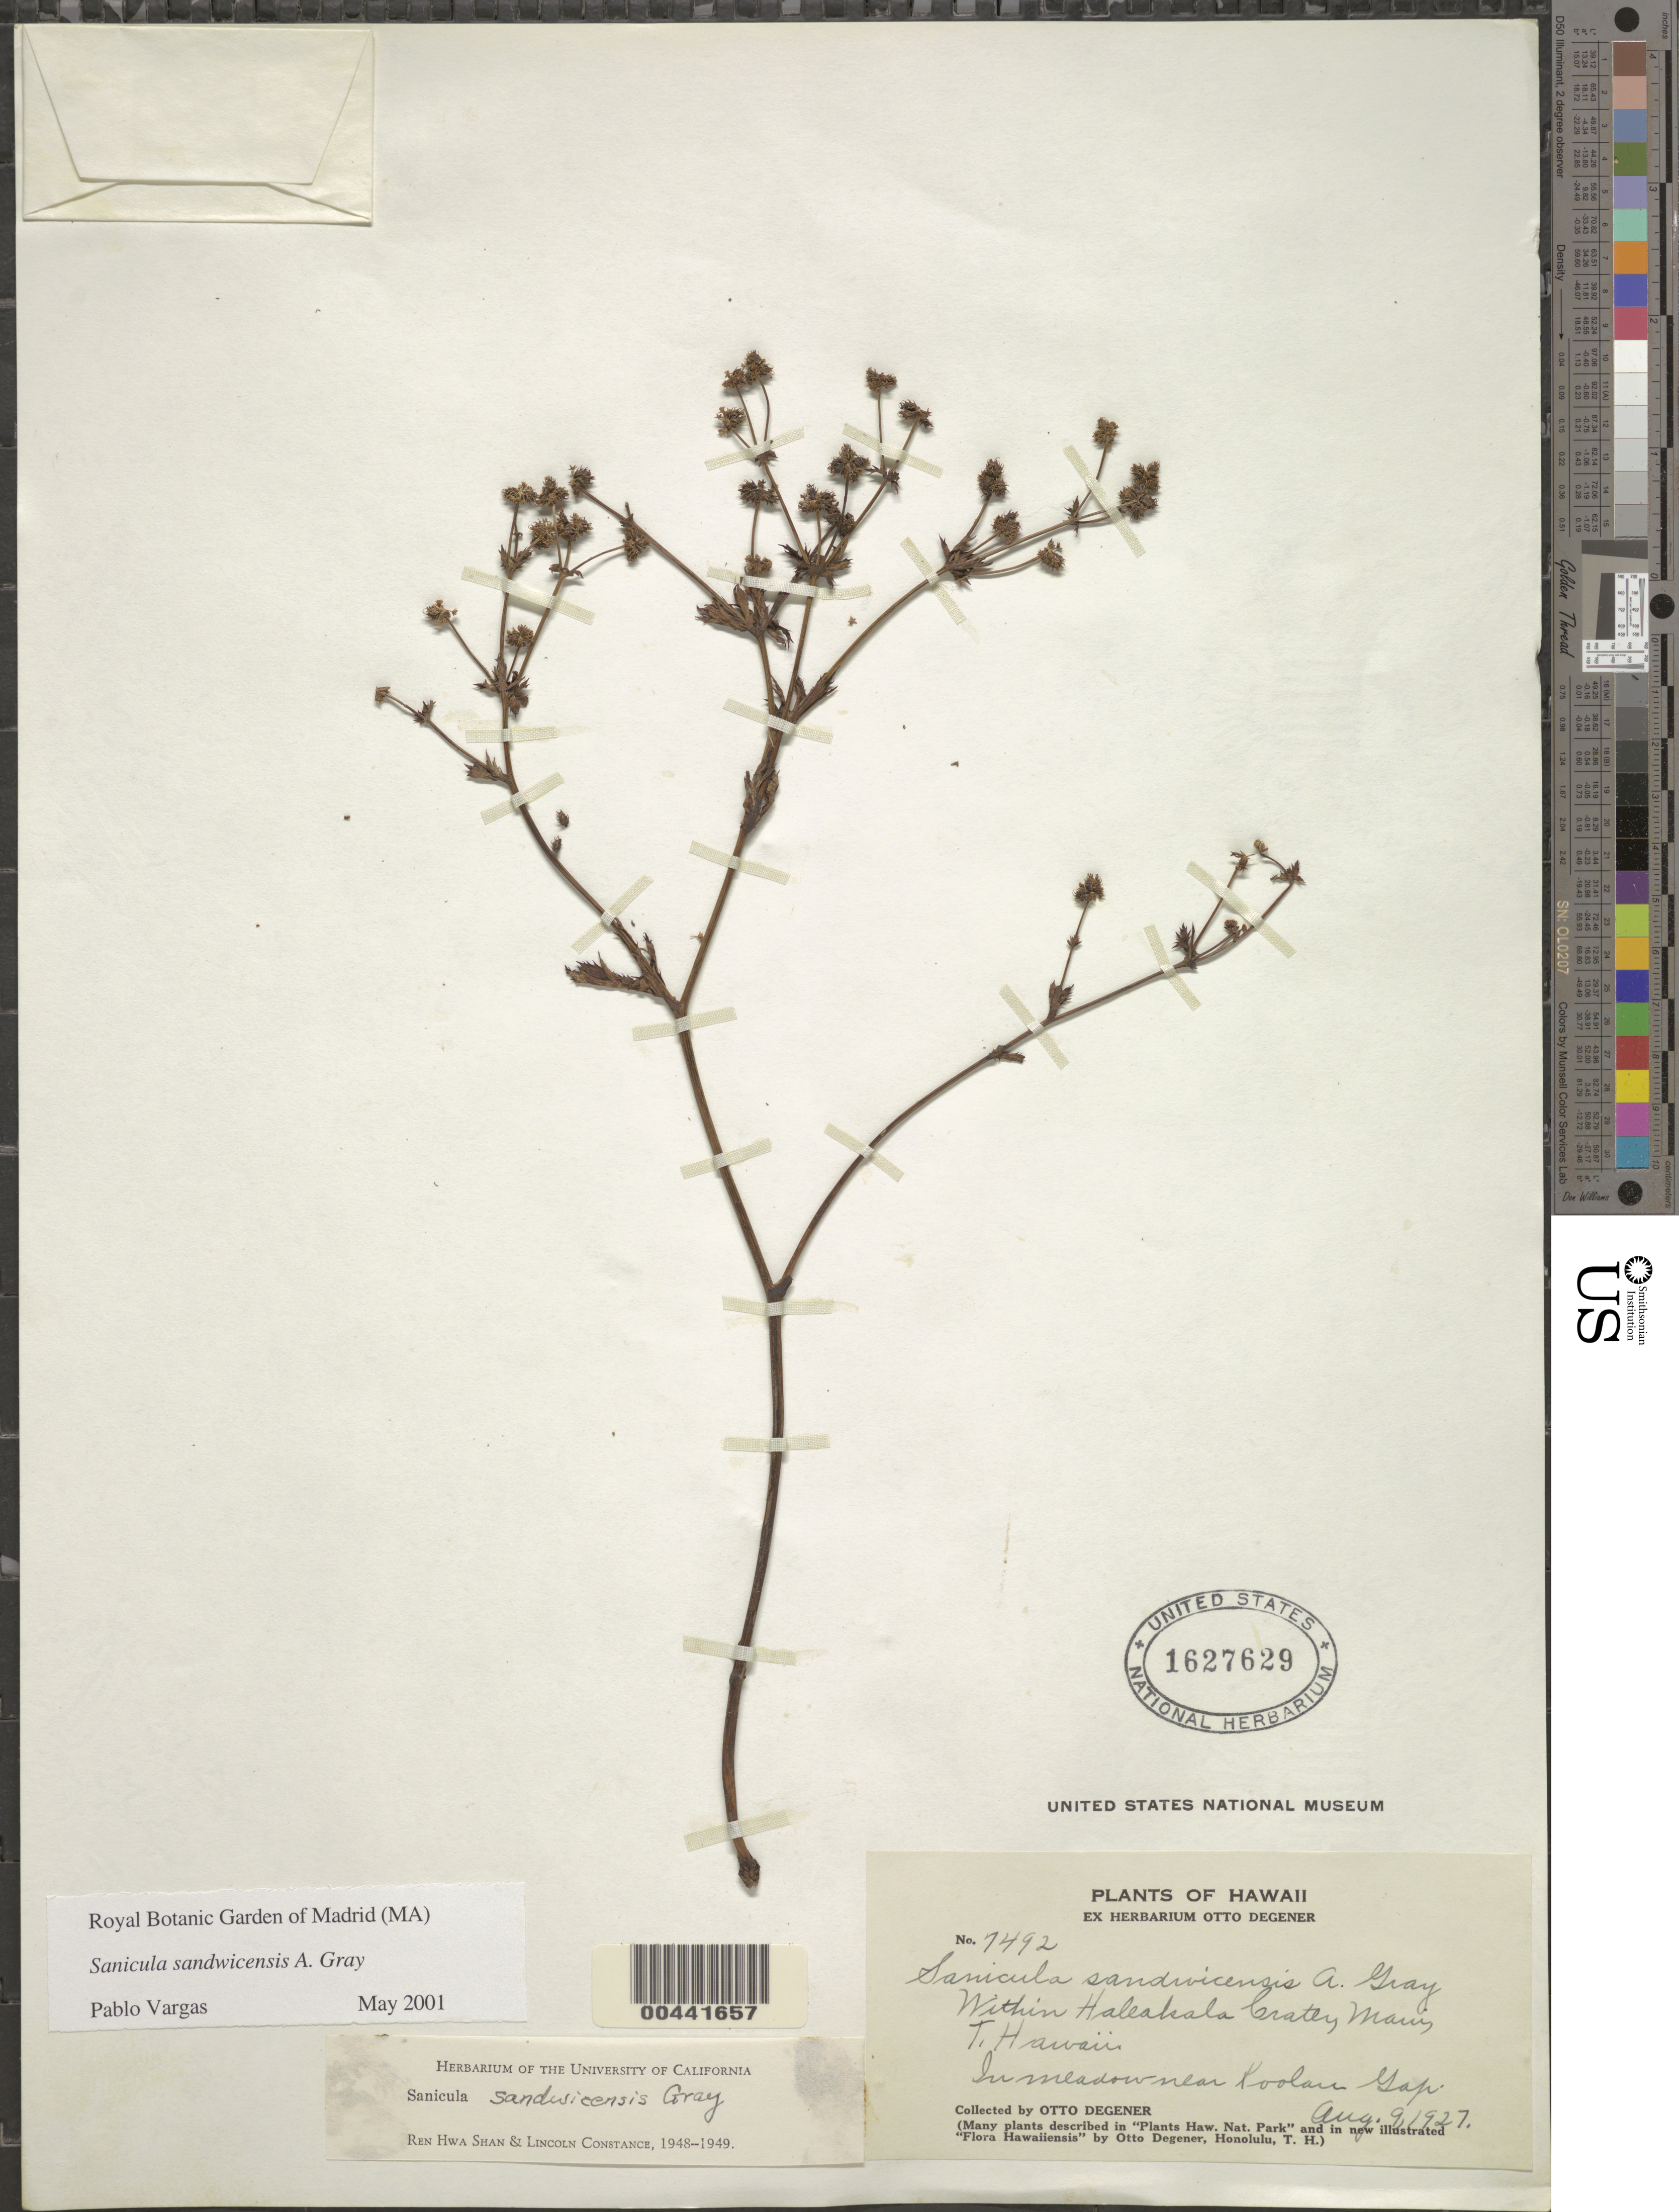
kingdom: Plantae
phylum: Tracheophyta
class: Magnoliopsida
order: Apiales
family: Apiaceae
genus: Sanicula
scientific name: Sanicula sandwicensis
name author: A. Gray in Wilkes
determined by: Constance, L.; Shan, R. H.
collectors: O. Degener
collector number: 7492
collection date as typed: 9 Aug 1927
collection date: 1927-08-09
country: United States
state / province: Hawaii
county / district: Maui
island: Maui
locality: Within Haleakala Crater, near Koolau Gap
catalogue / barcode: US 1627629